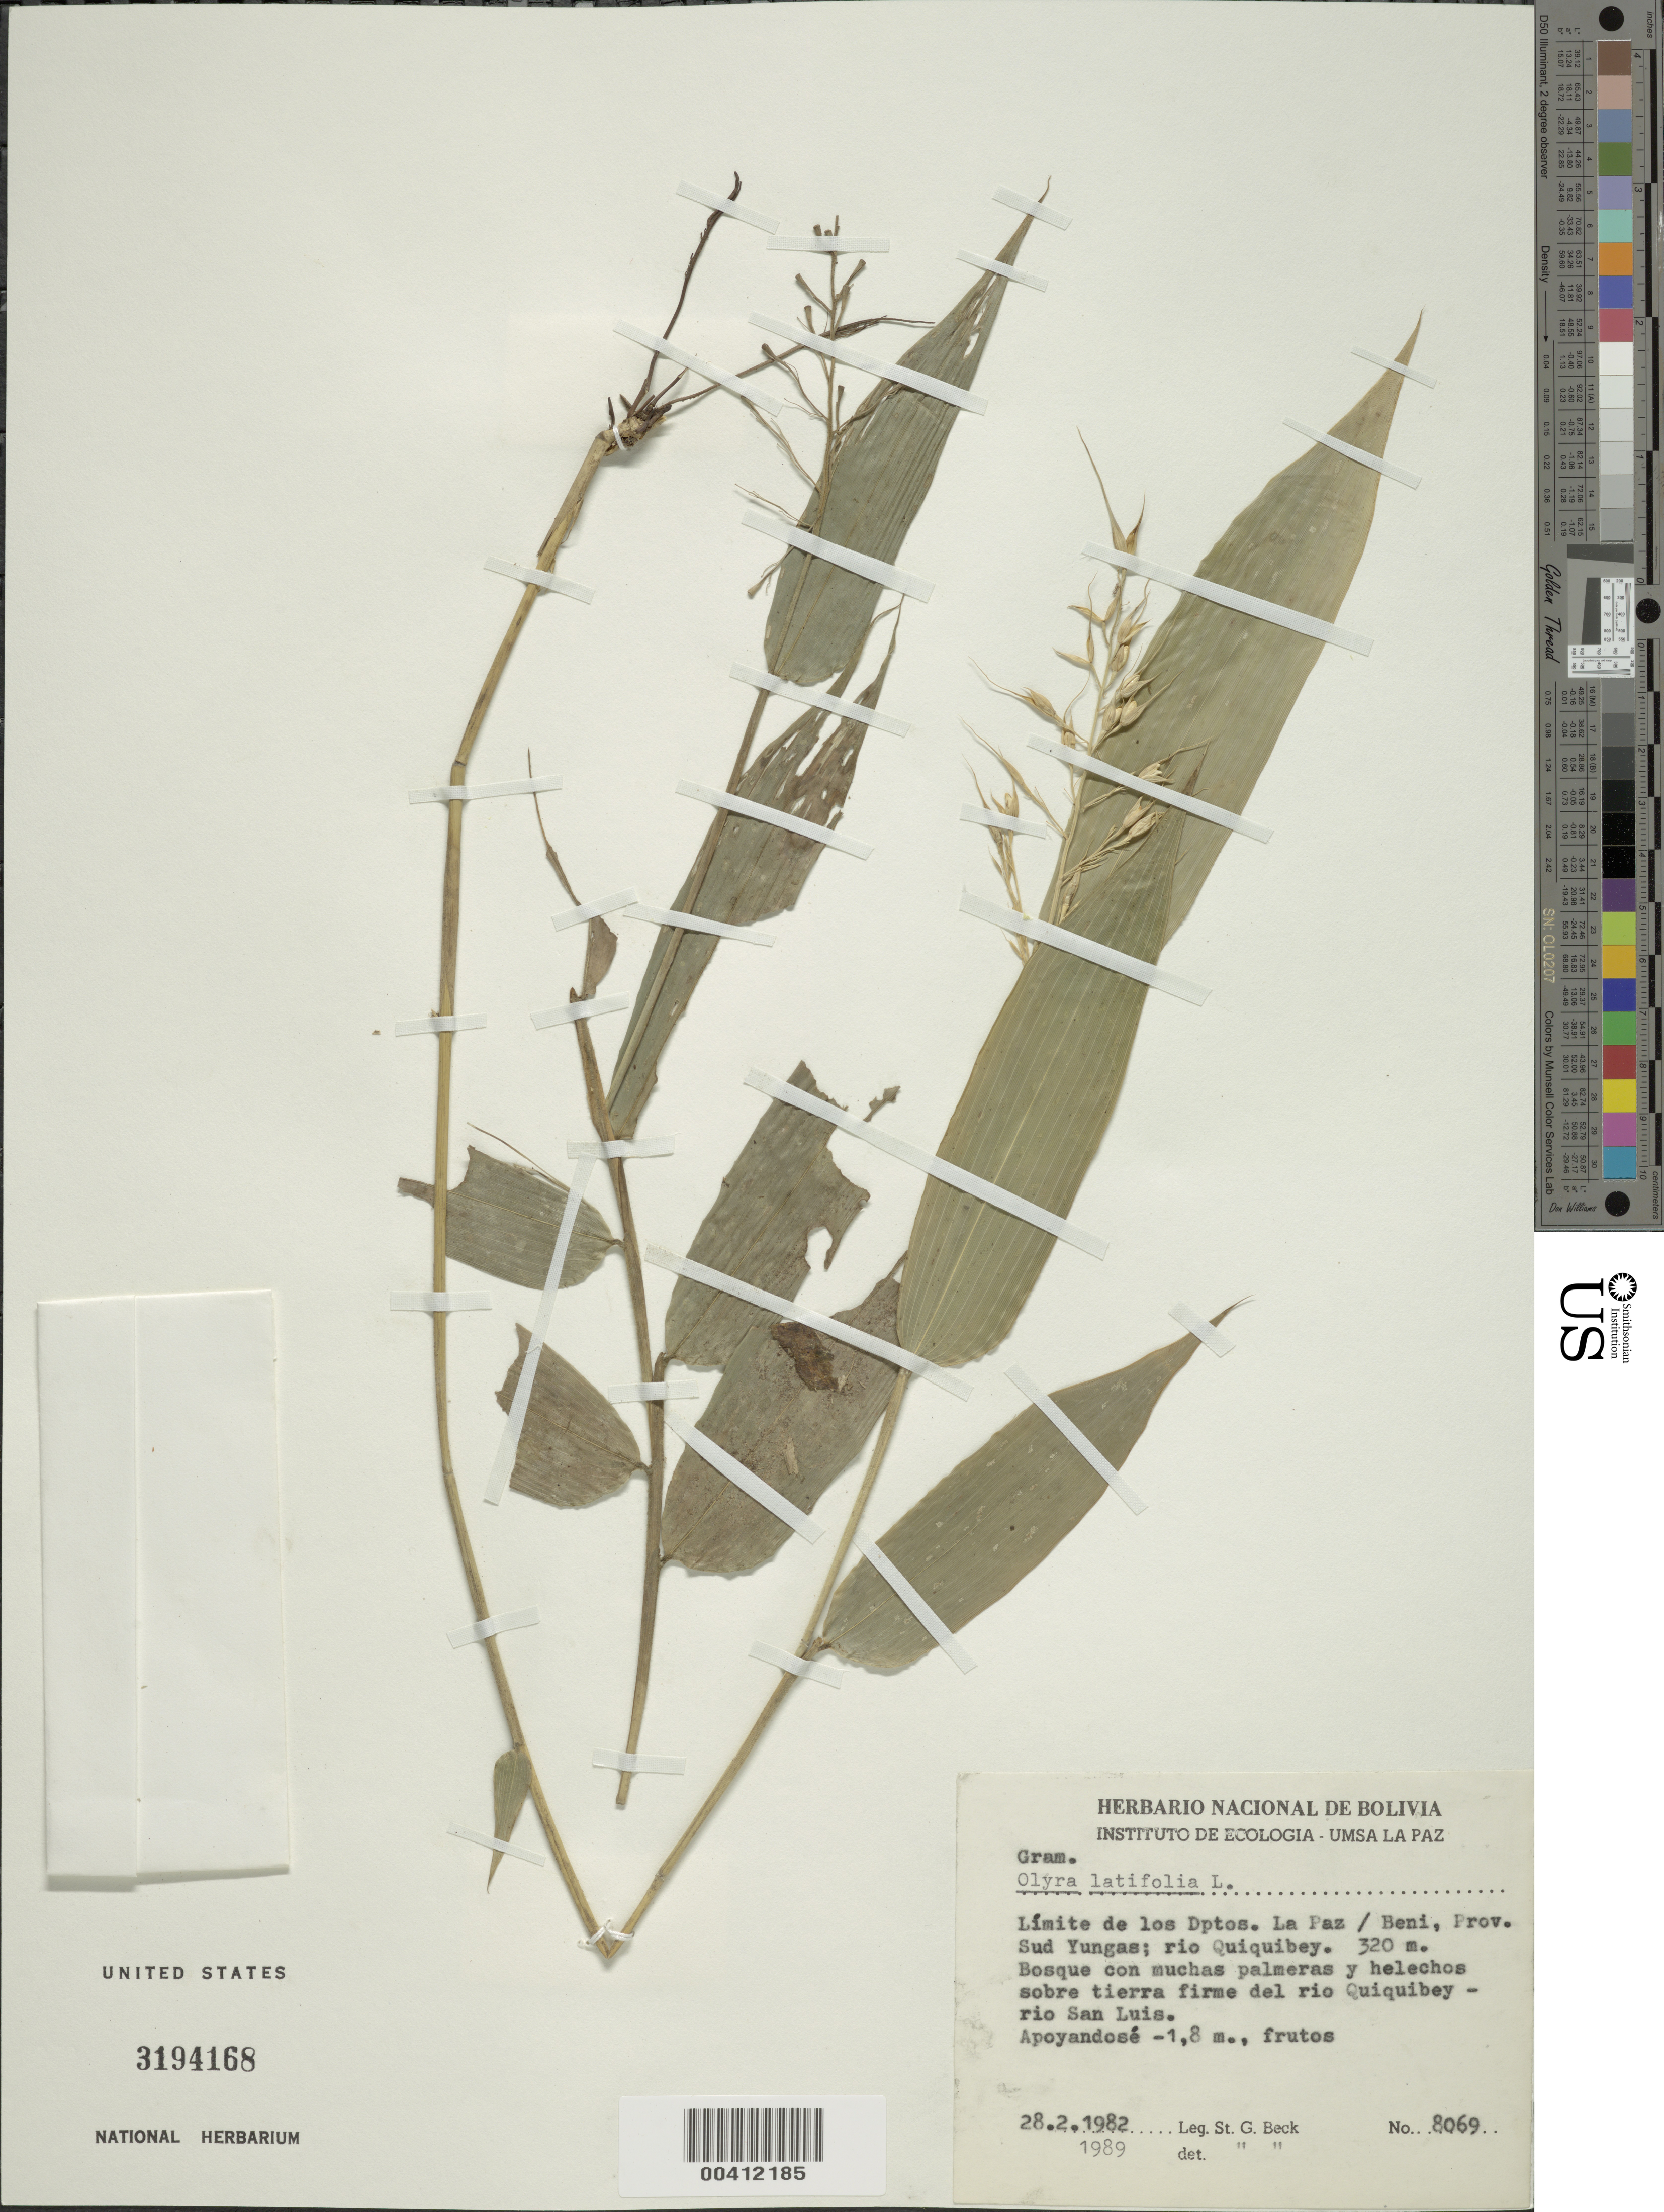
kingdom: Plantae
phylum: Tracheophyta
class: Liliopsida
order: Poales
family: Poaceae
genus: Olyra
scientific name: Olyra latifolia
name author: L.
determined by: Beck, S. G.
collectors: S. G. Beck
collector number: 8069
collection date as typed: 28 Feb 1982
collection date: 1982-02-28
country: Bolivia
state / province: La Paz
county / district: Sud Yungas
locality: Rio Quiquibey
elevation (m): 320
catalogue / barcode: US 3194168